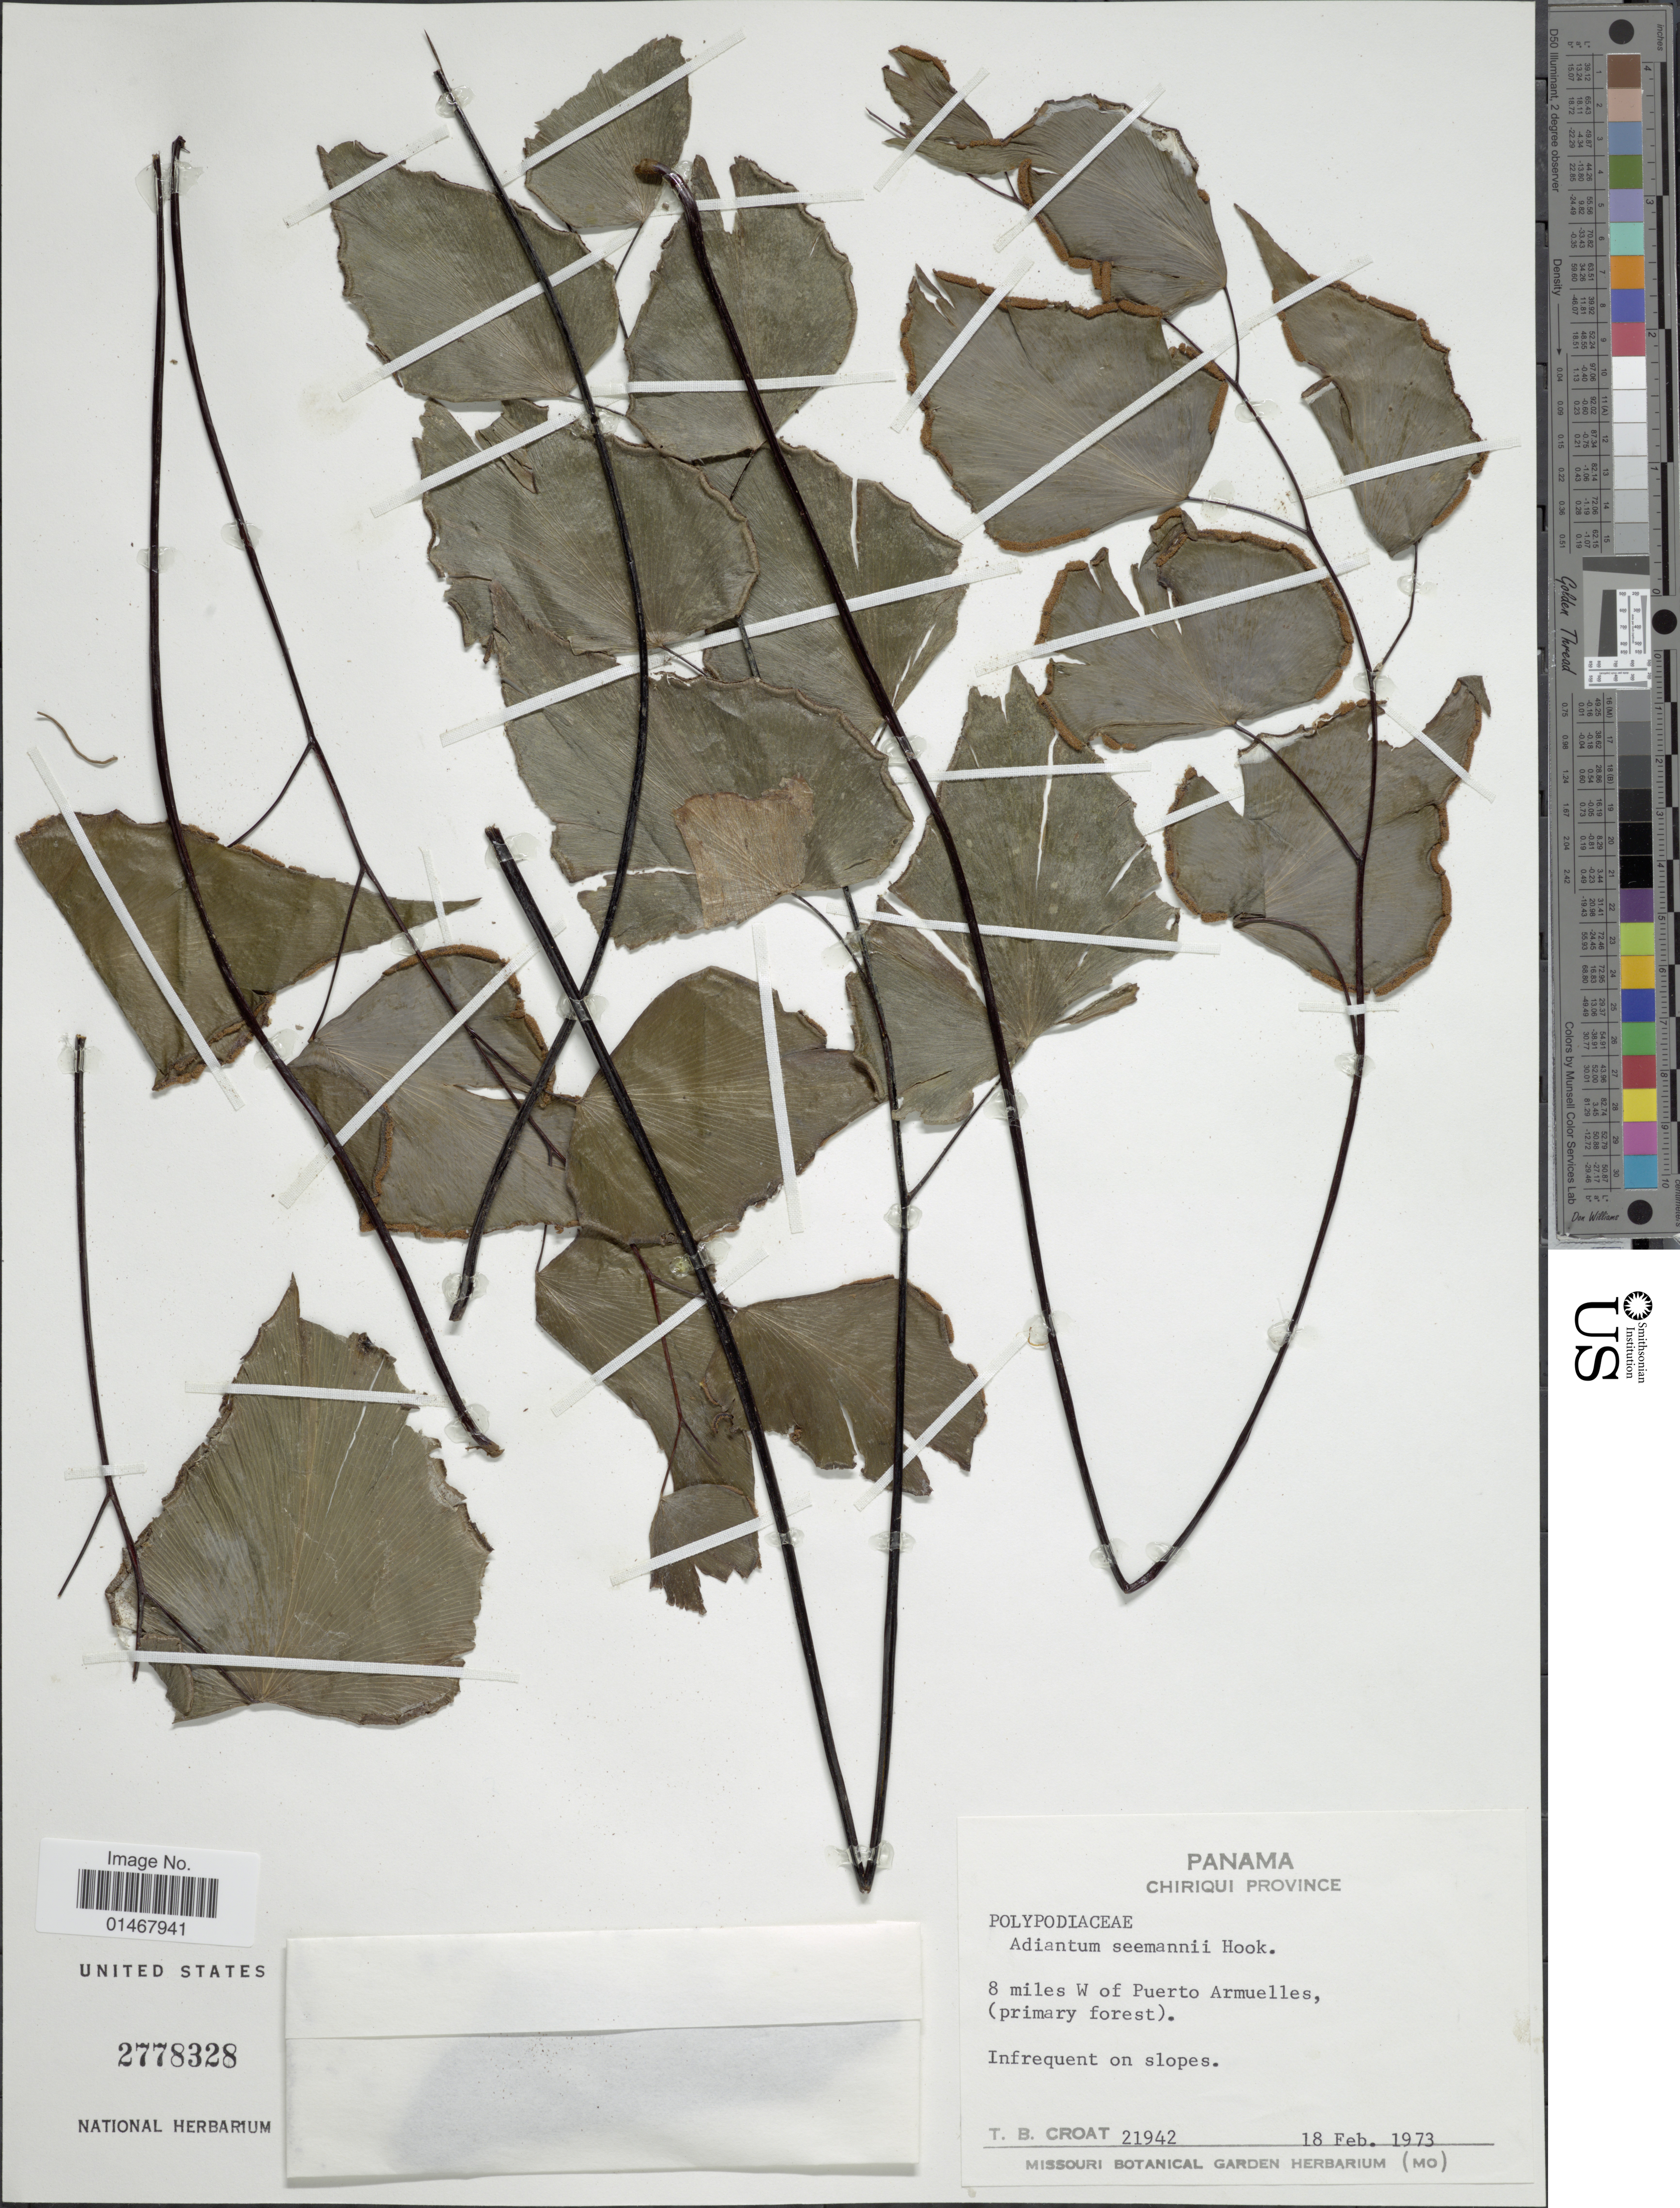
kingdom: Plantae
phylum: Tracheophyta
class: Polypodiopsida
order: Polypodiales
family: Pteridaceae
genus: Adiantum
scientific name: Adiantum seemannii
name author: Hook.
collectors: T. B. Croat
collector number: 21942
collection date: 1973-02-18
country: Panama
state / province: Chiriqui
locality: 8 miles W of Puerto Armuelles, (primary forest)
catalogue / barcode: US 2778328